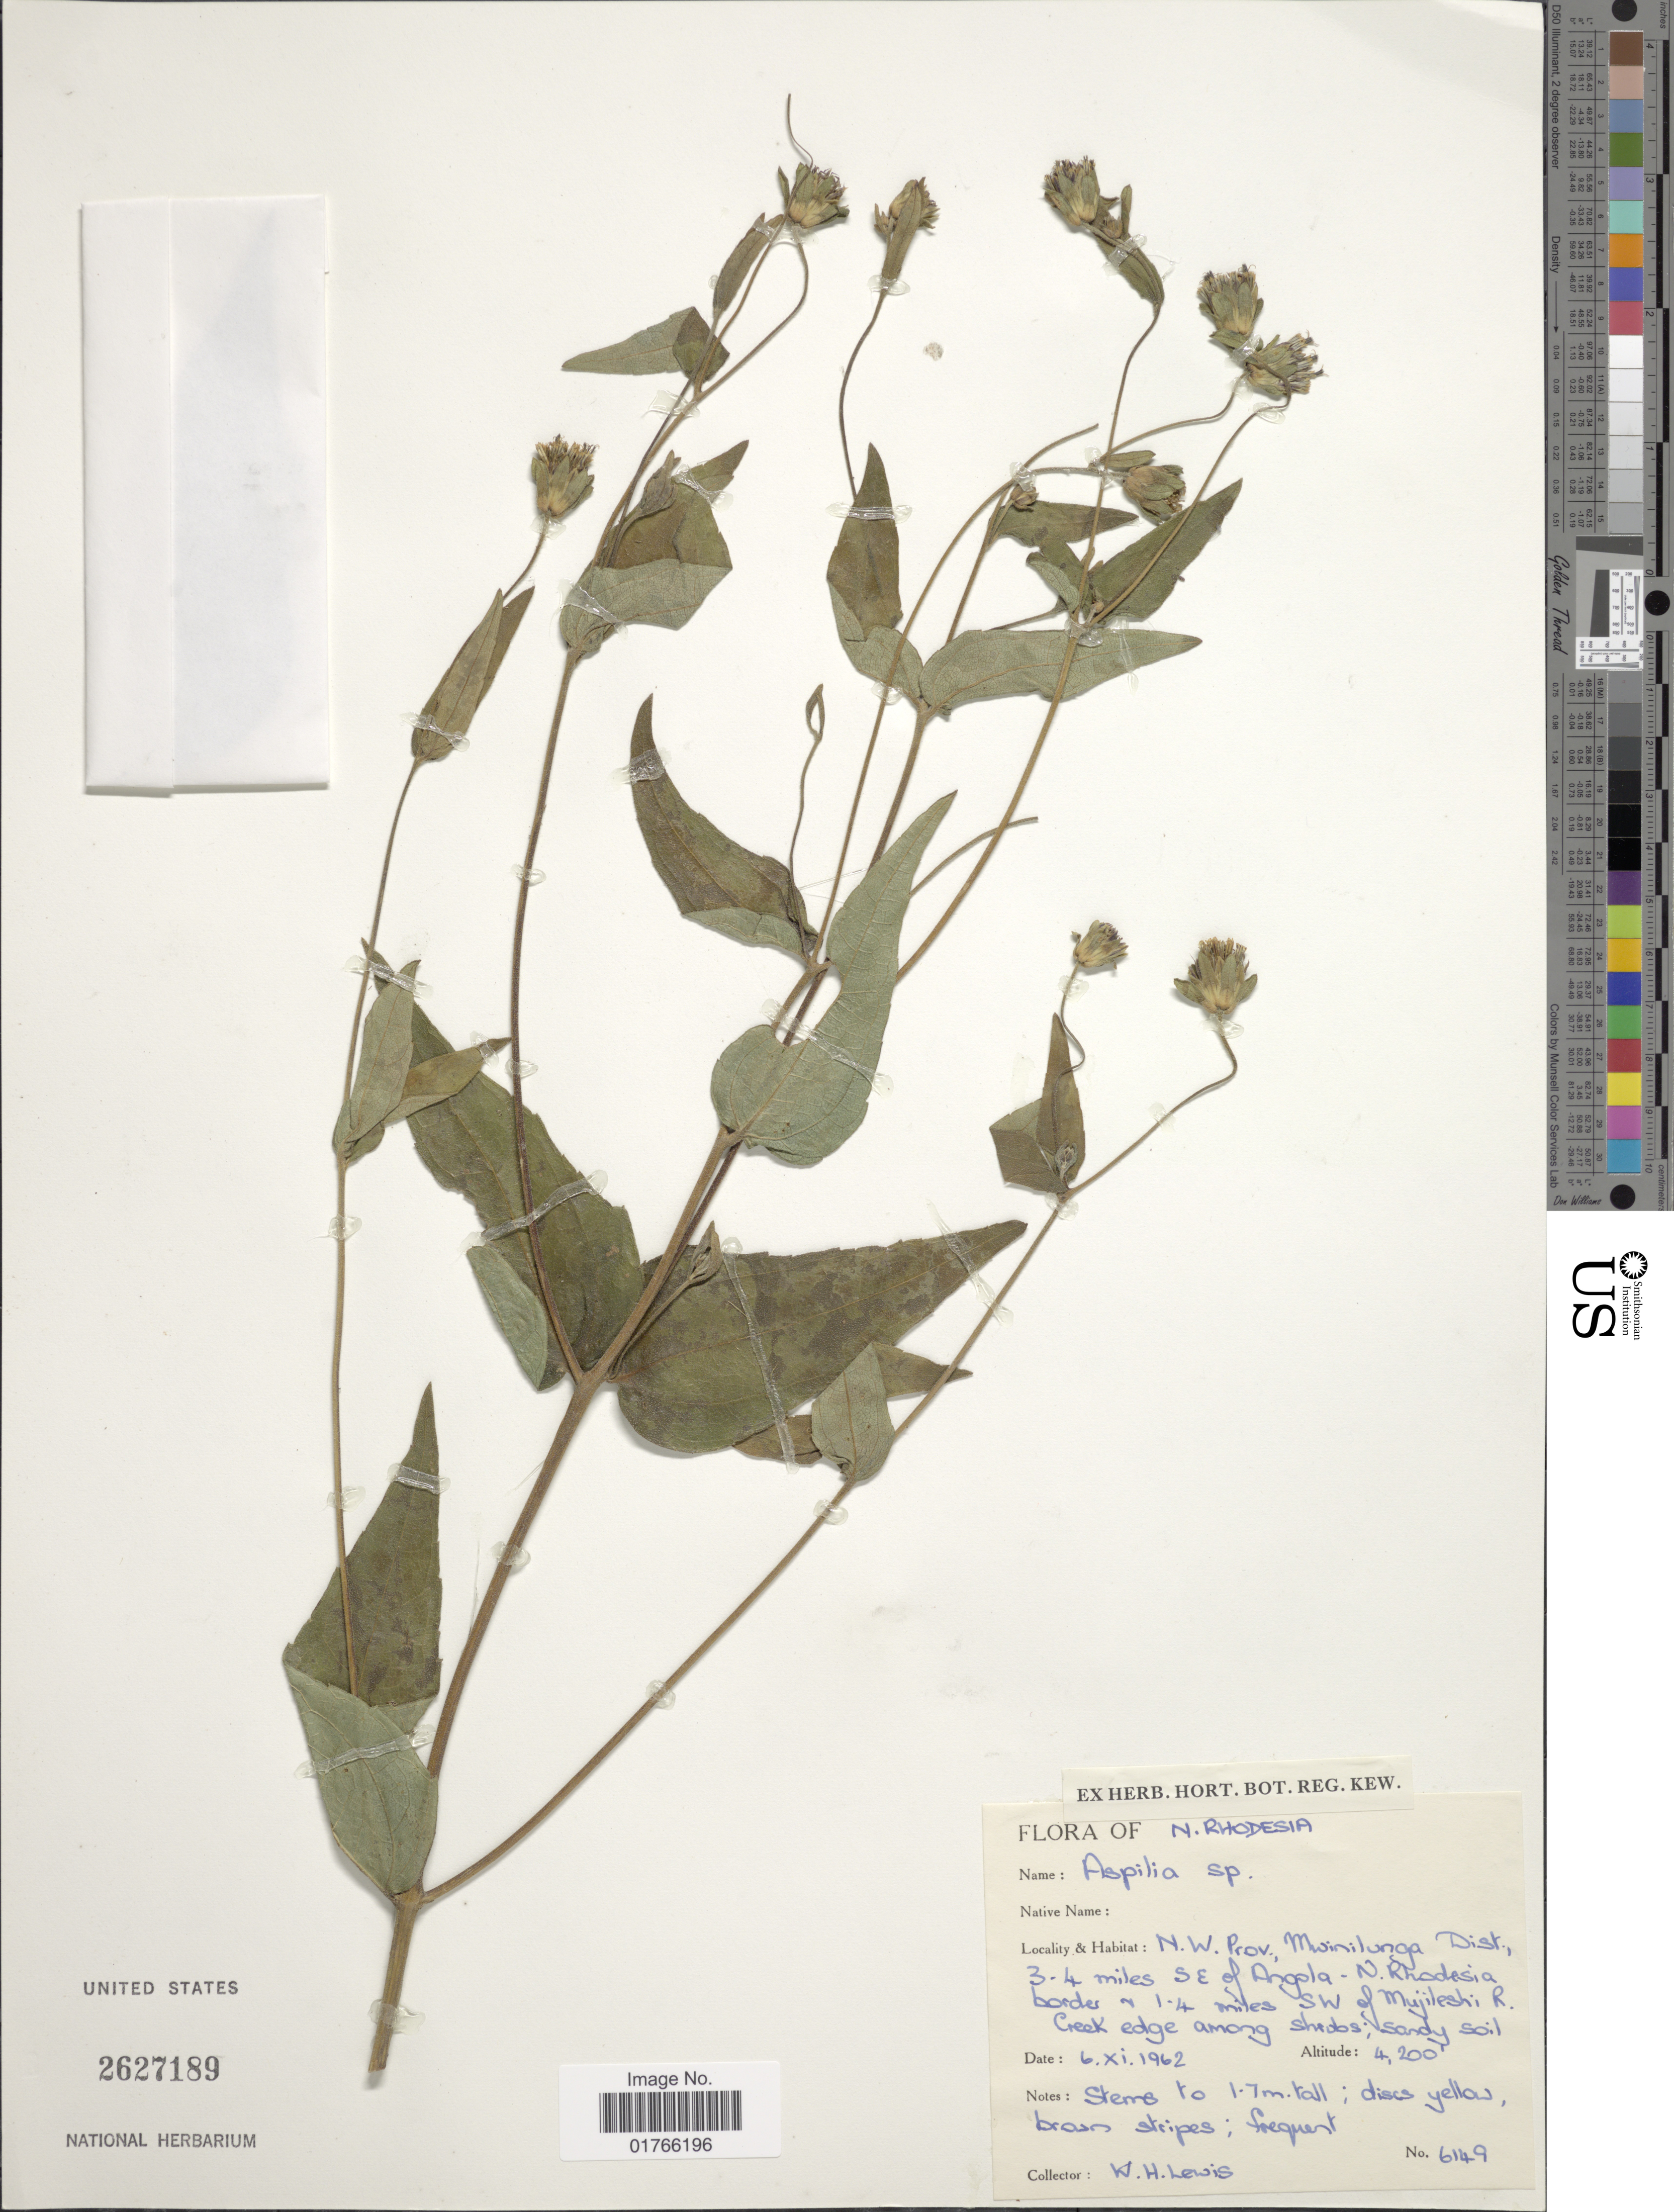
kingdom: Plantae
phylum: Tracheophyta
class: Magnoliopsida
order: Asterales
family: Asteraceae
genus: Aspilia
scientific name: Aspilia sp.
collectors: W. H. Lewis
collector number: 6149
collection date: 1962-11-06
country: Zambia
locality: N. Rhodesia, N. W. Prov., Mwinilunga Dist., 3.4 miles SE of Angola-N. Rhodesia, border n 1-4 miles SW of Mujileshi R Creek edge among shrubs.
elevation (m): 1280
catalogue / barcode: US 2627189